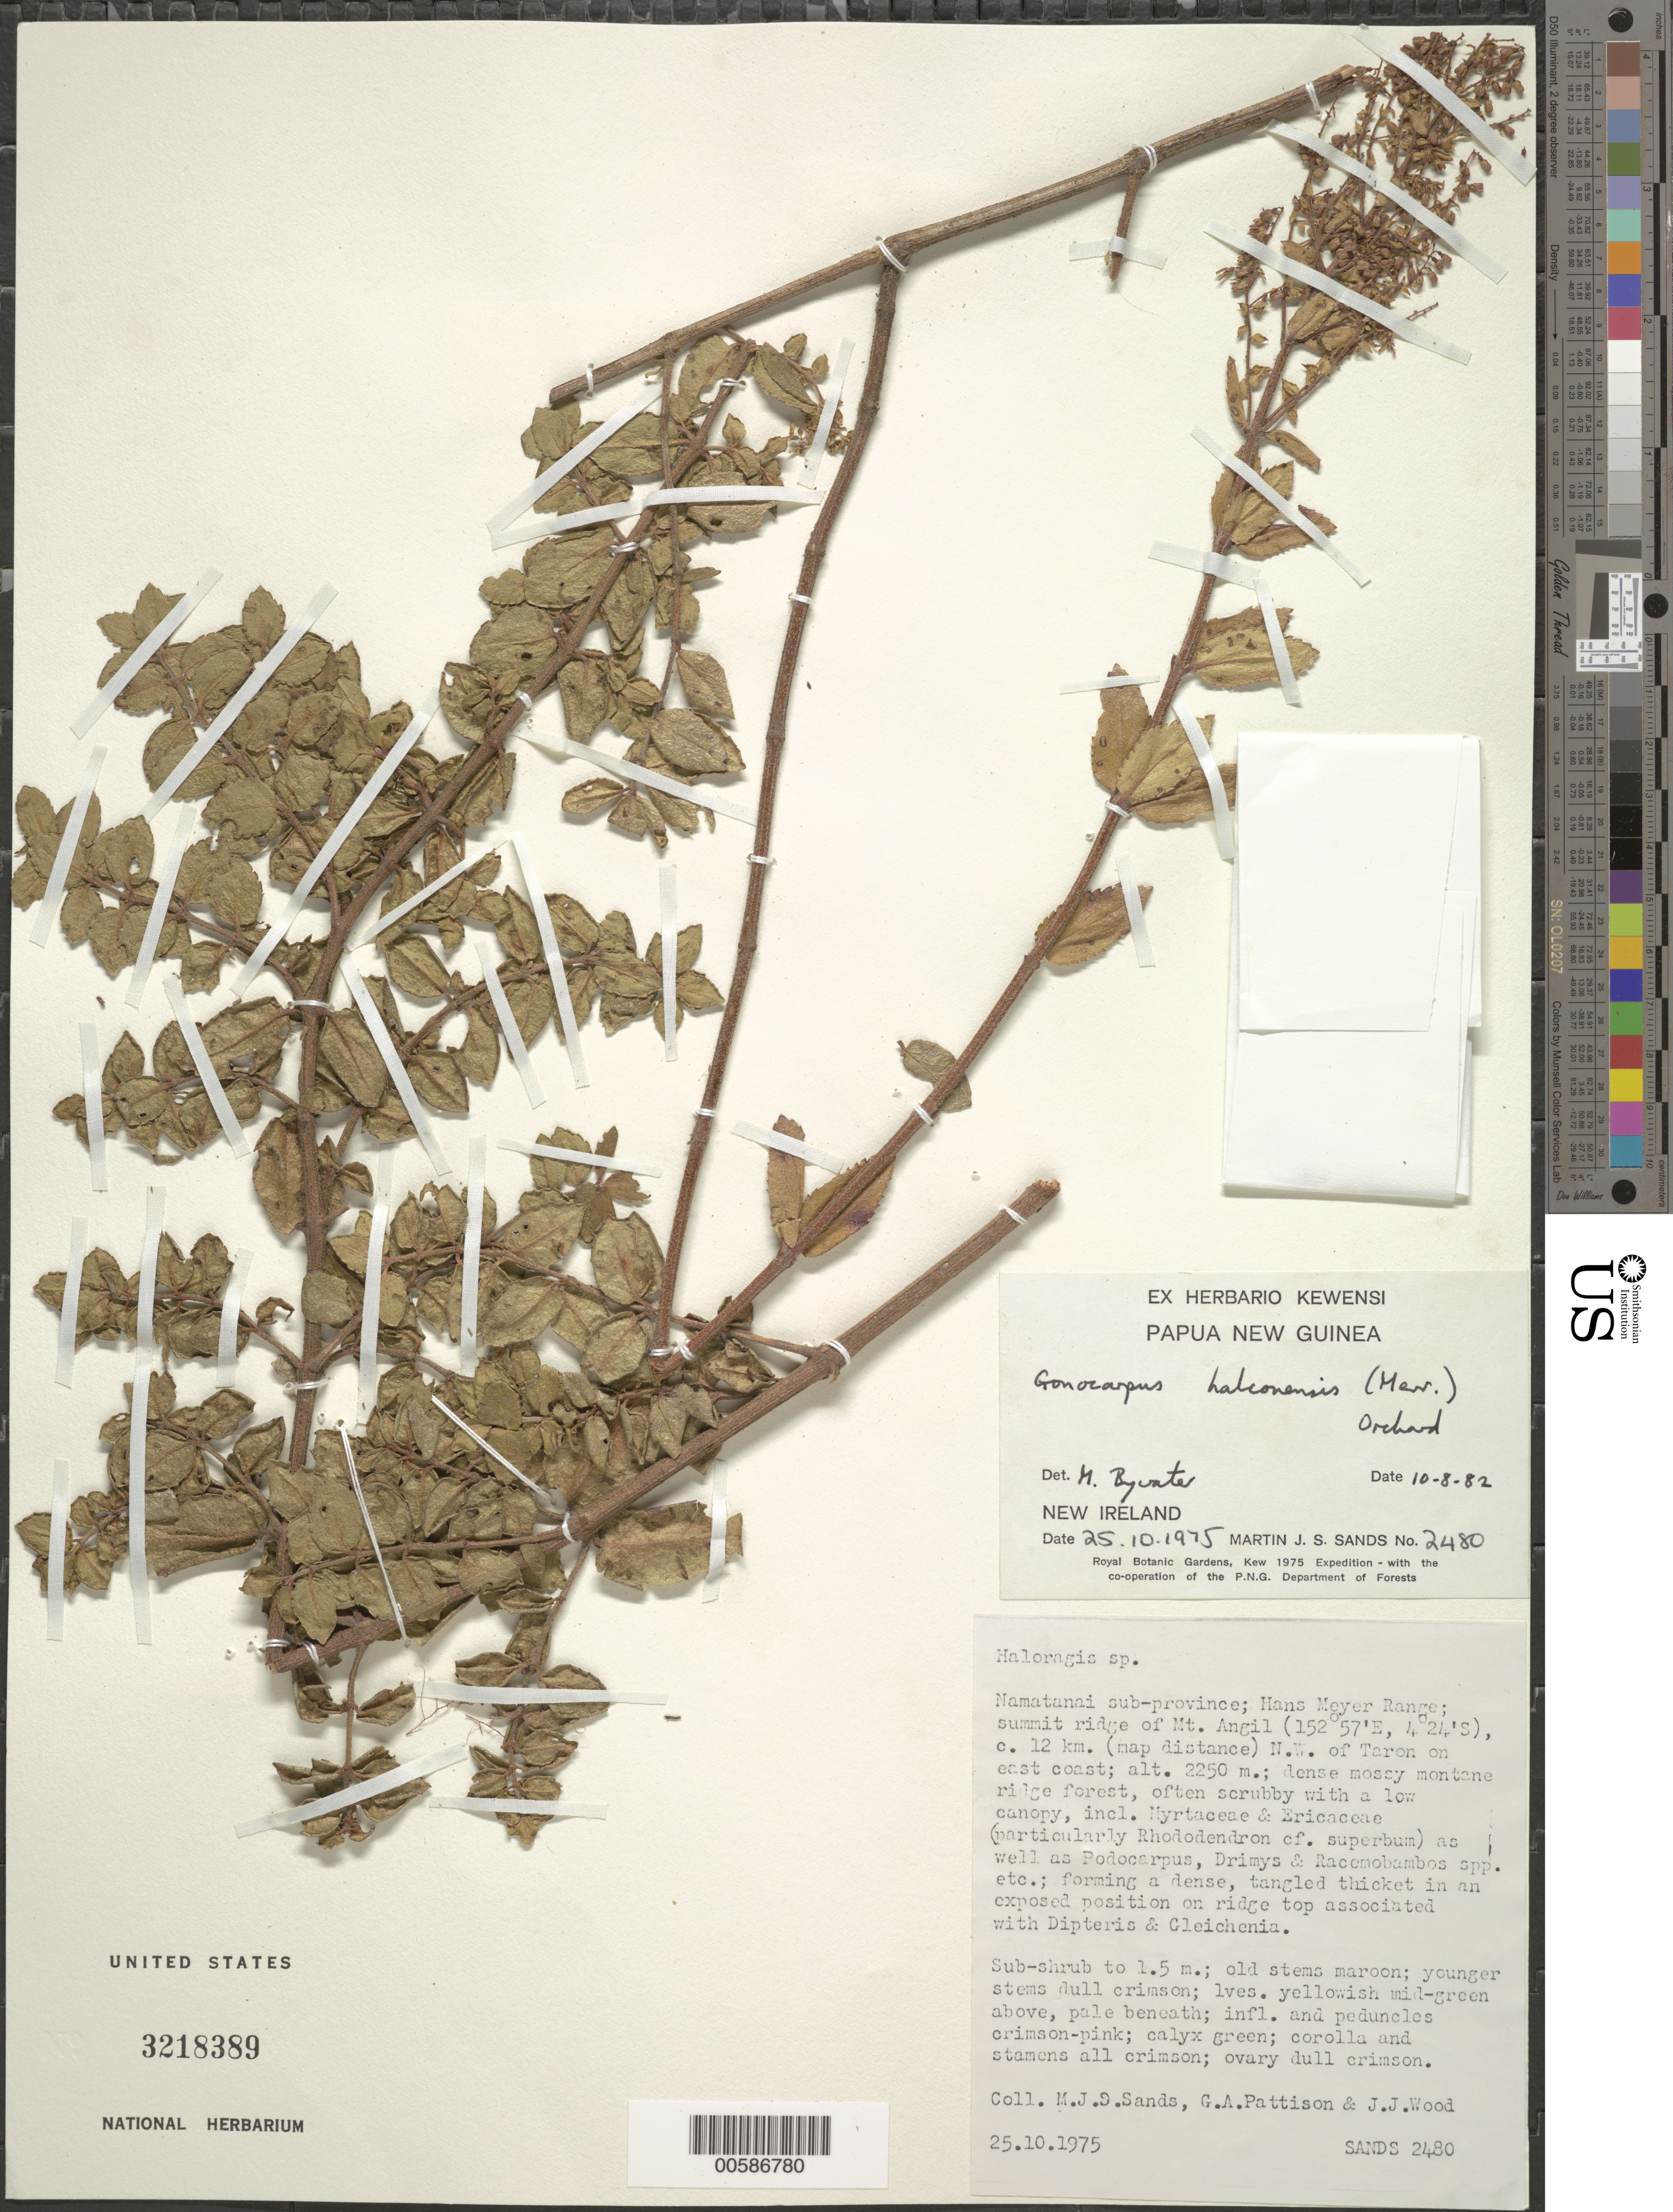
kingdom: Plantae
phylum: Tracheophyta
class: Magnoliopsida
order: Saxifragales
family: Haloragaceae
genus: Gonocarpus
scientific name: Gonocarpus halconensis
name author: (Merr.) Orchard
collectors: M. Sands, G. Pattison & J. Wood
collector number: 2480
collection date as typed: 25 Oct 1975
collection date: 1975-10-25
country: Papua New Guinea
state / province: New Ireland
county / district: Namatanai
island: New Ireland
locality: Hans Meyer Range, Mt. Angil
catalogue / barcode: US 3218389